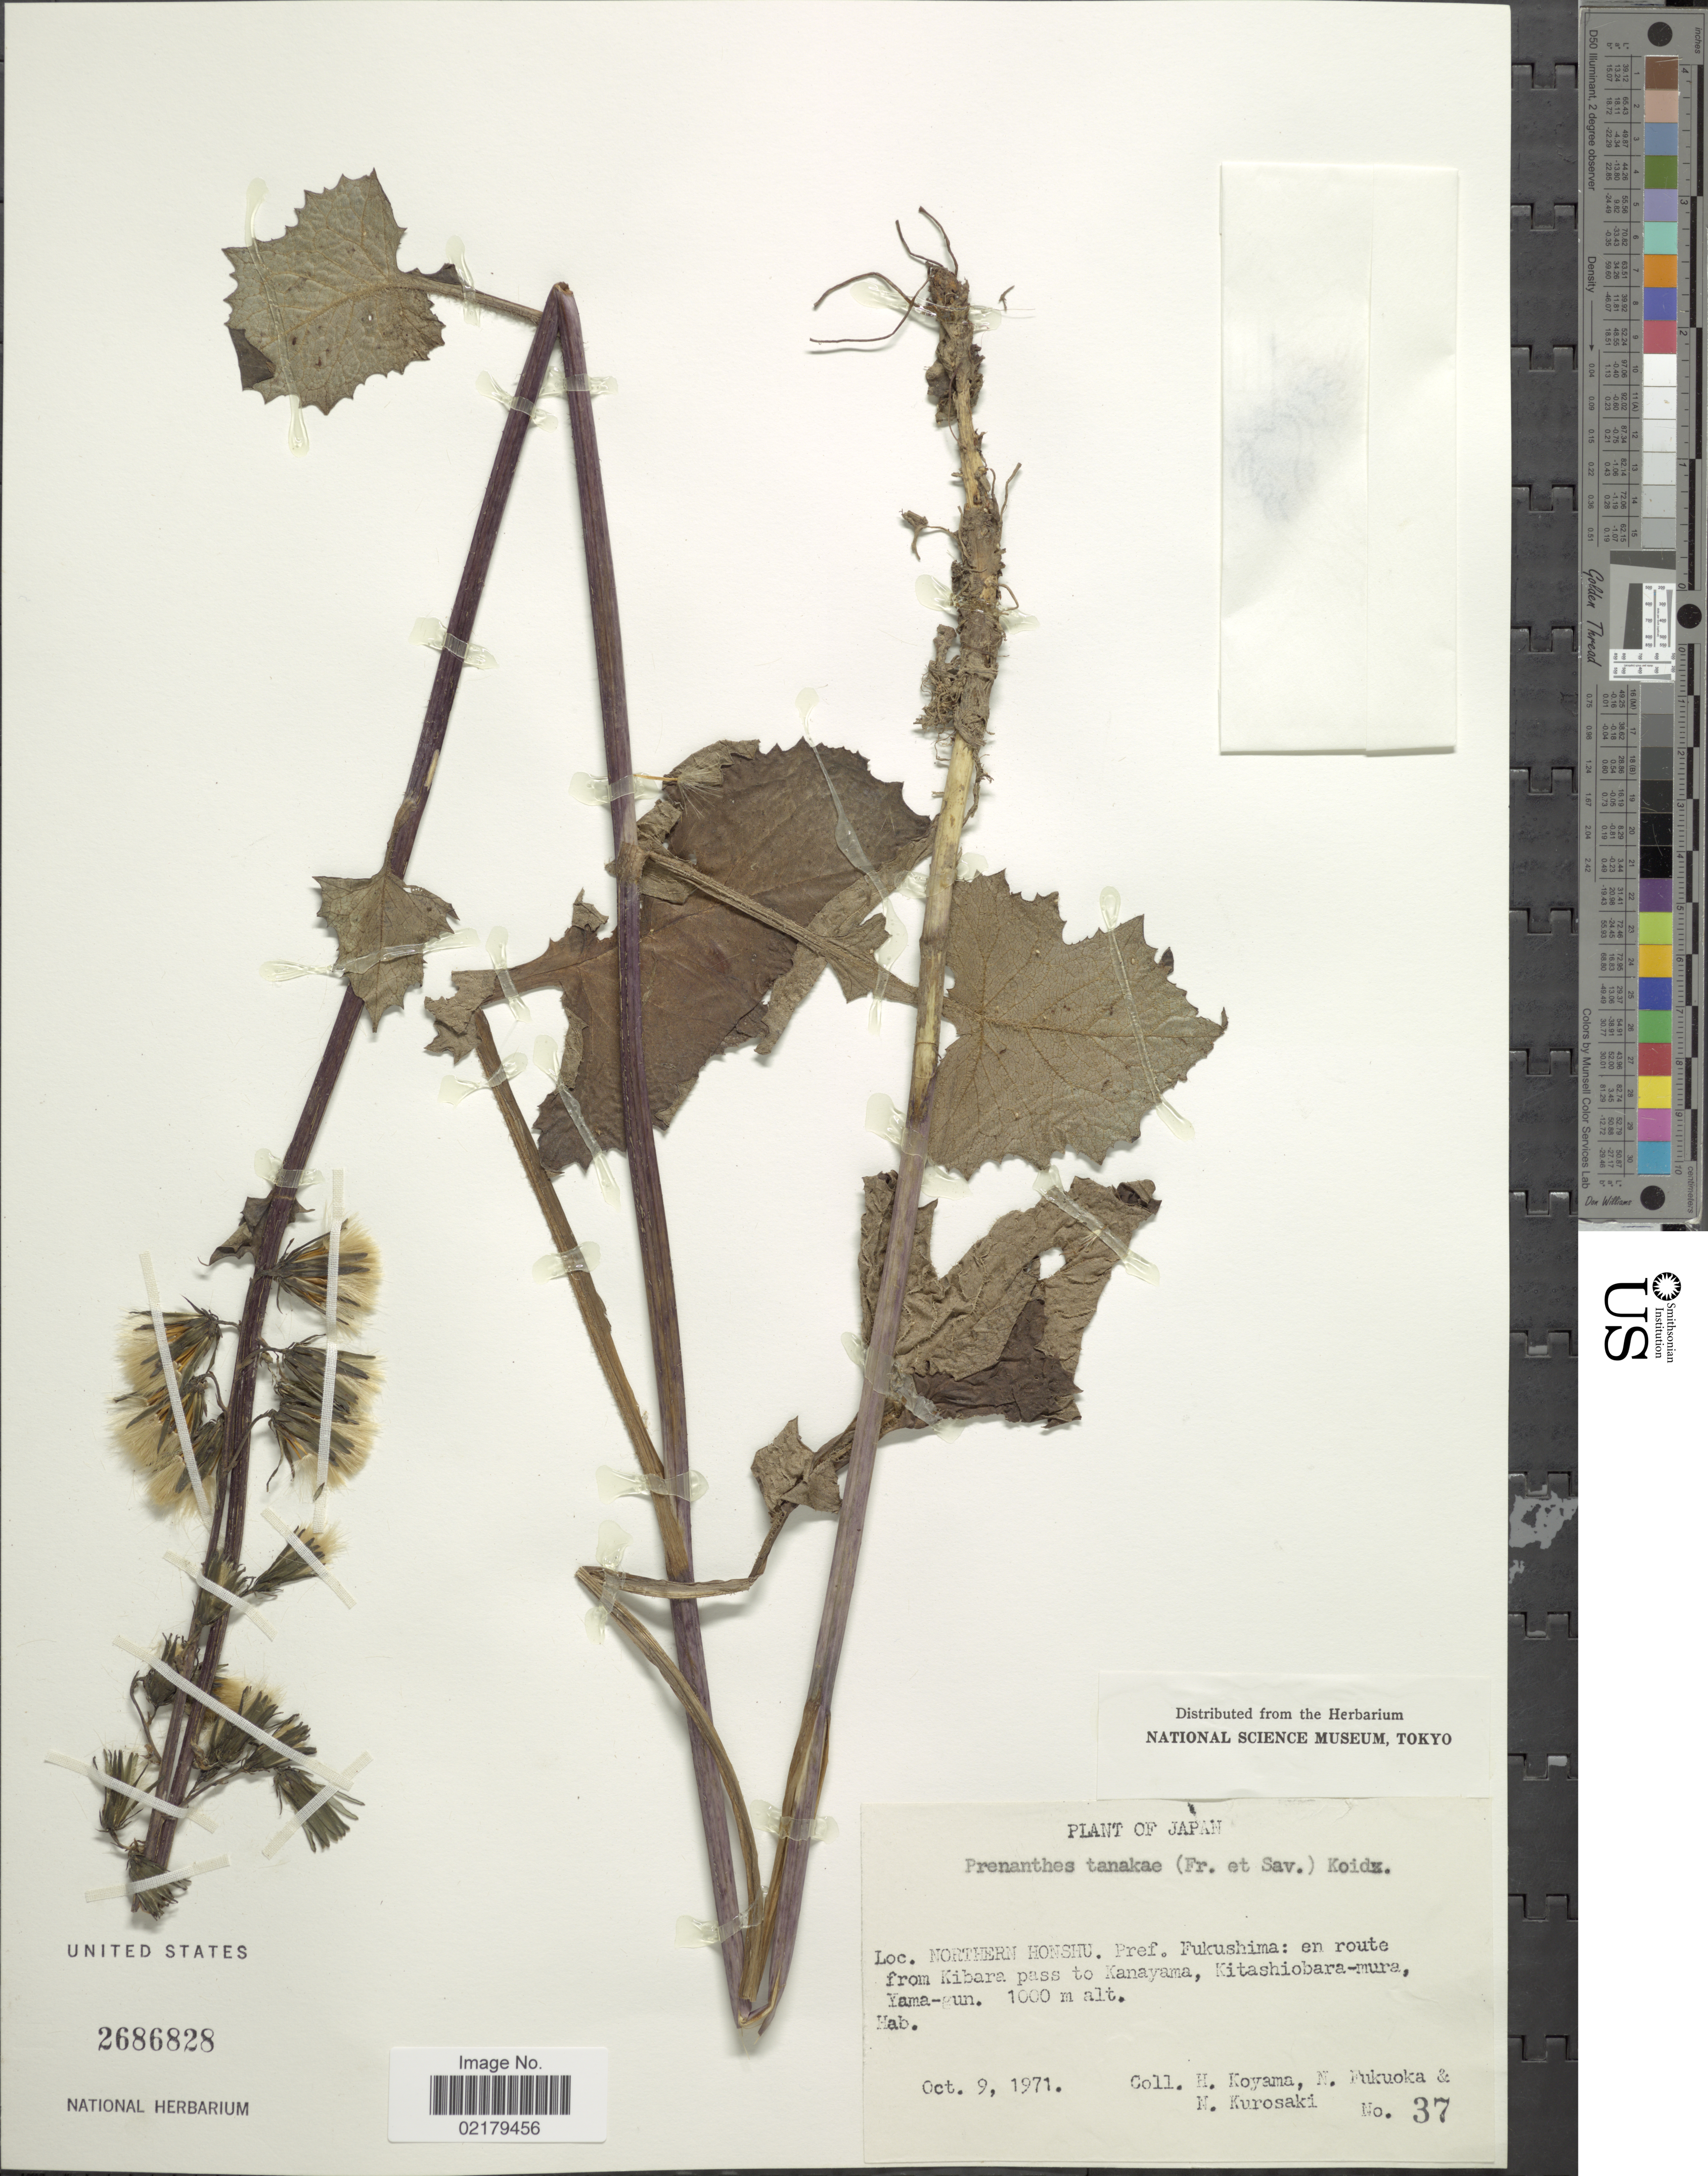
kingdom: Plantae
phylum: Tracheophyta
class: Magnoliopsida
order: Asterales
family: Asteraceae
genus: Prenanthes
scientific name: Prenanthes tanakae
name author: (Koidz.) Koidz.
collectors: H. Koyama, N. Fukuoka & N. Kurosaki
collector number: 37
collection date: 1971-10-09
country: Japan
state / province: Hukusima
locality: Northern Hinshu, Pref. Fukushima: en route from Kibara pass to kanayama, Kitashiobara-mura, Yama-gun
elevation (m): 1000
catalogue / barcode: US 2686828